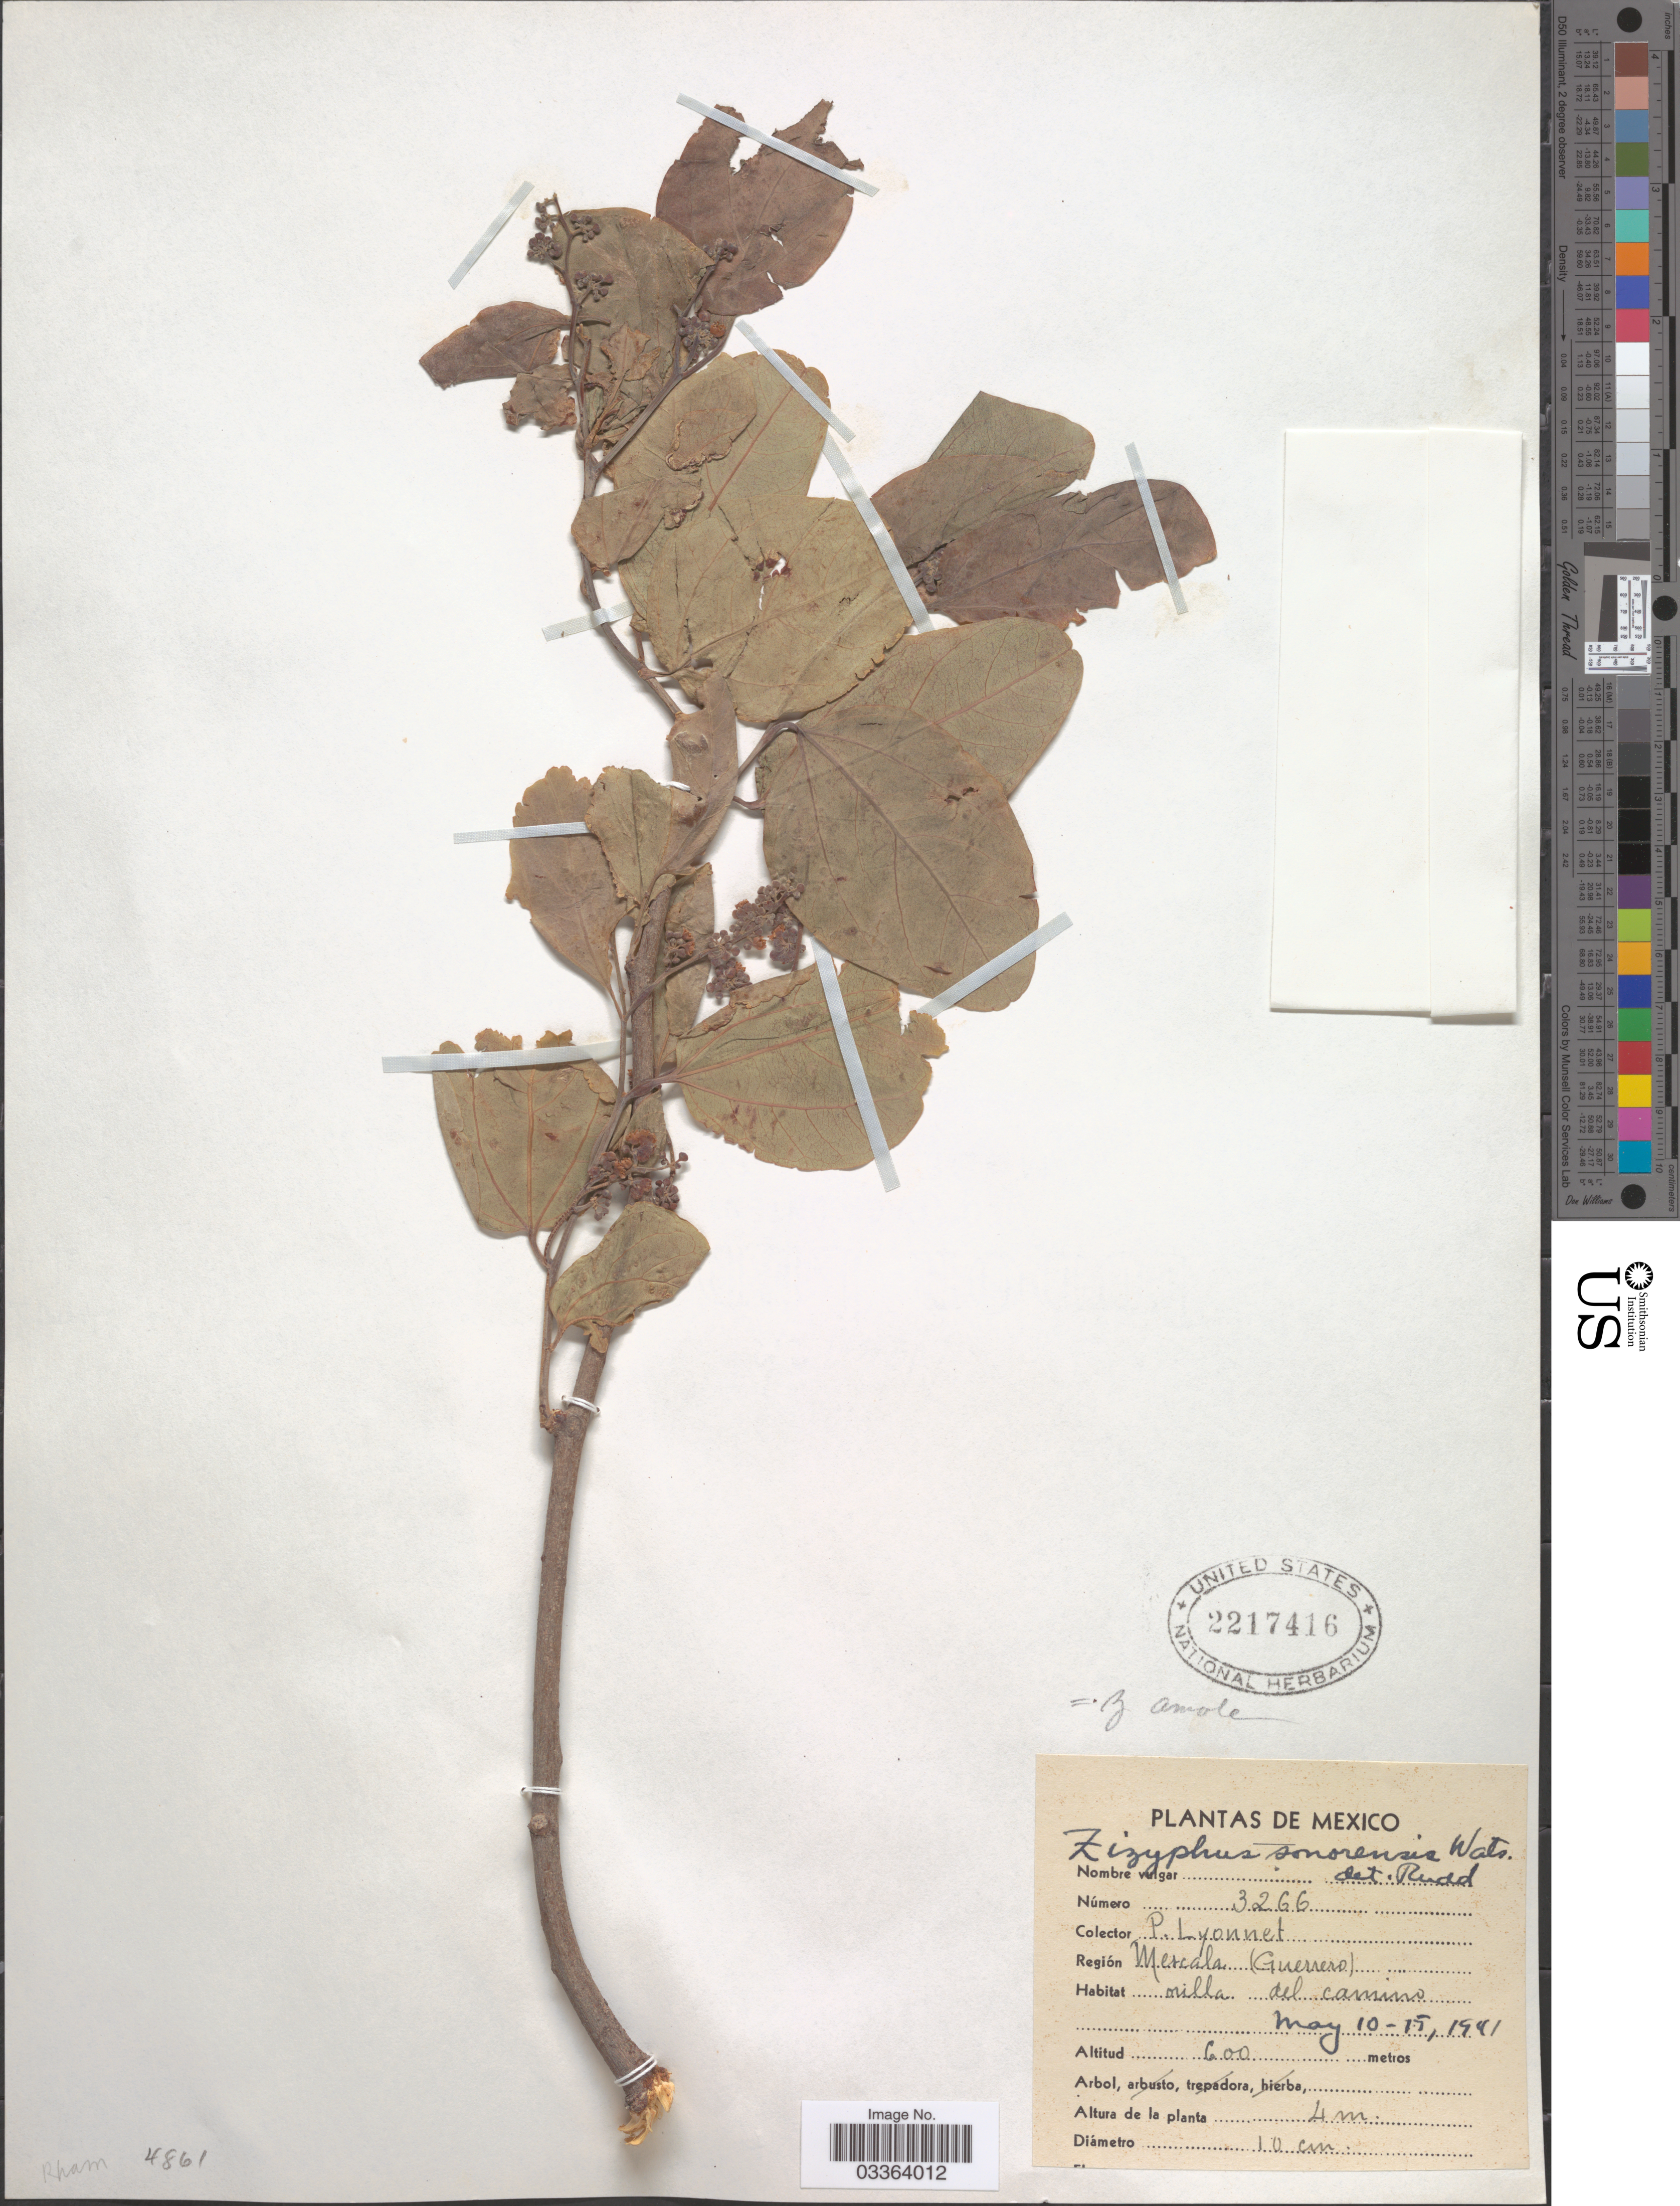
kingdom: Plantae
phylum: Tracheophyta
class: Magnoliopsida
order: Rosales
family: Rhamnaceae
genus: Sarcomphalus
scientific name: Sarcomphalus amole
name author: (Sessé & Moc.) Hauenschild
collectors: P. Lyonnet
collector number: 3266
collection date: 1941-05-10/1941-05-15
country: Mexico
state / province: Guerrero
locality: Región Mezcala.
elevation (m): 600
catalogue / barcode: US 2217416